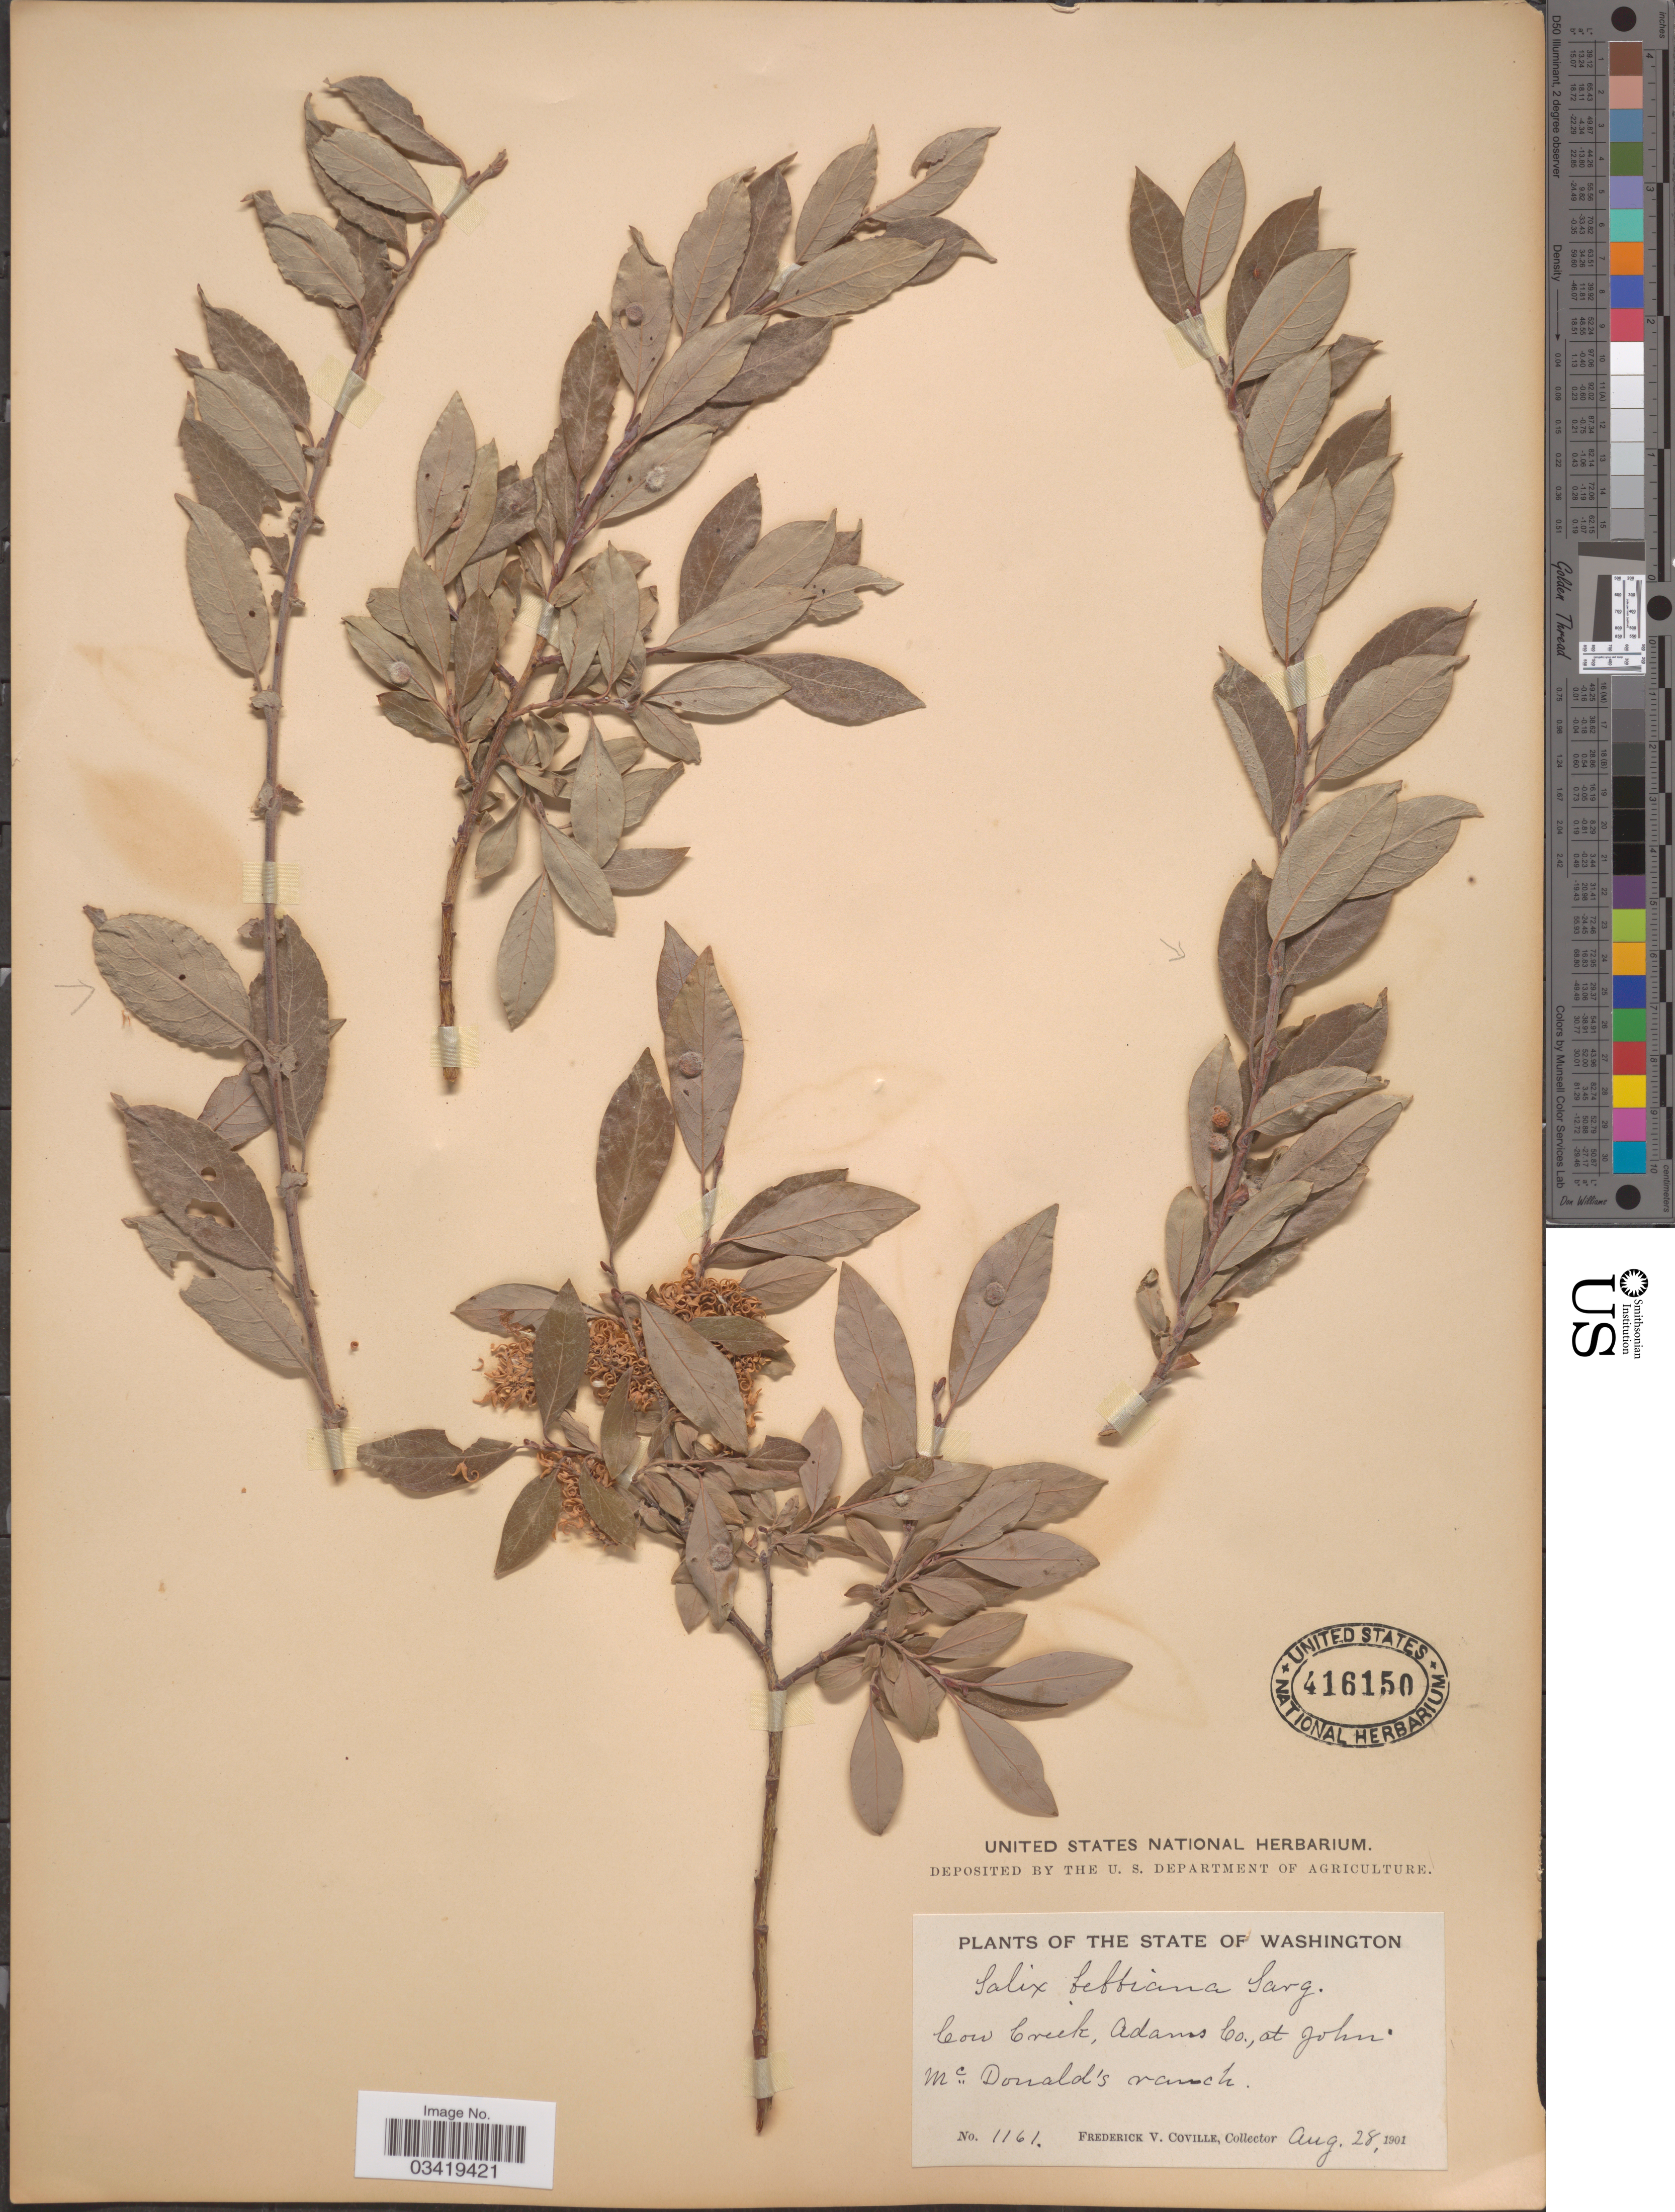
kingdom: Plantae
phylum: Tracheophyta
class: Magnoliopsida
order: Malpighiales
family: Salicaceae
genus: Salix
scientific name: Salix bebbiana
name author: Sarg.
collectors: F. V. Coville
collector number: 1161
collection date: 1901-08-28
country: United States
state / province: Washington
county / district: Adams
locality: Cow Creek, Adams Co., at John McDonald's ranch.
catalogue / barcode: US 416150